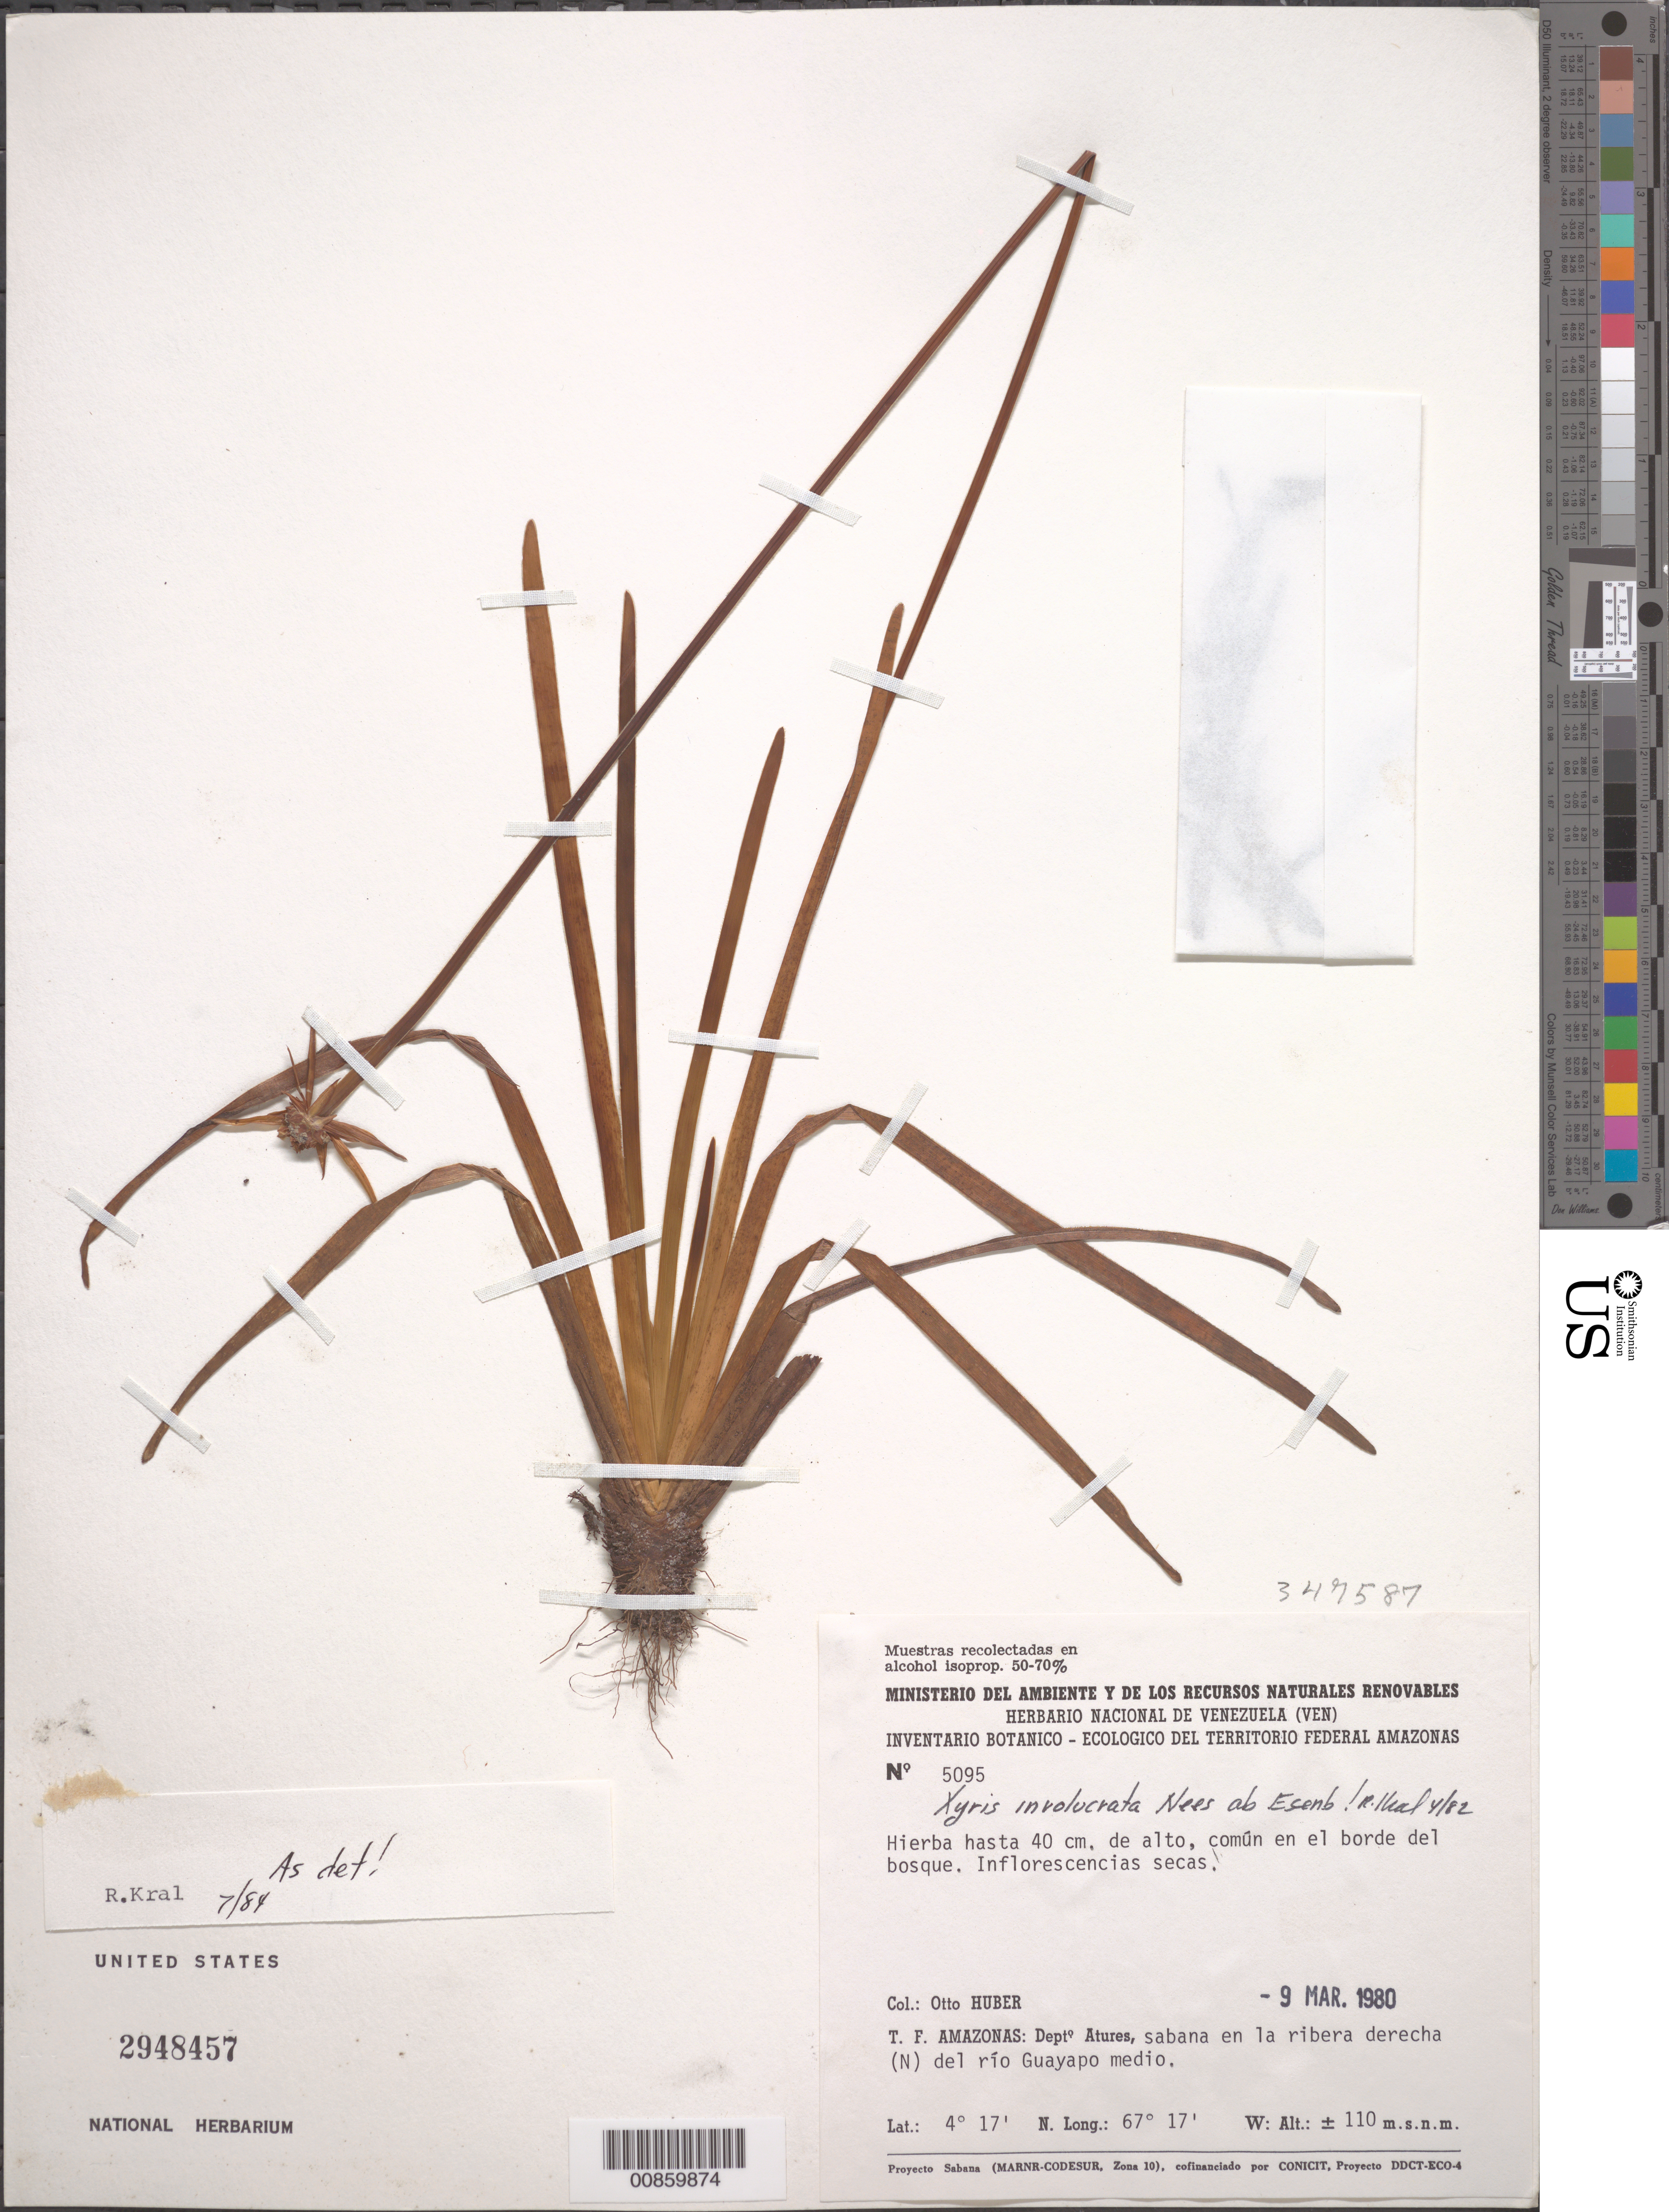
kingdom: Plantae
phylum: Tracheophyta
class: Liliopsida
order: Poales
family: Xyridaceae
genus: Xyris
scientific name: Xyris involucrata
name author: Nees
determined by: Kral, Robert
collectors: O. Huber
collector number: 5095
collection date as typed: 9-Mar-80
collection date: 1980-03-09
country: Venezuela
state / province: Amazonas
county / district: Atures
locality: Río Guayapo medio, al ribera derecha (N)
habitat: Sabana; el borde del bosque.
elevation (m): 110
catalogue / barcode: US 2948457